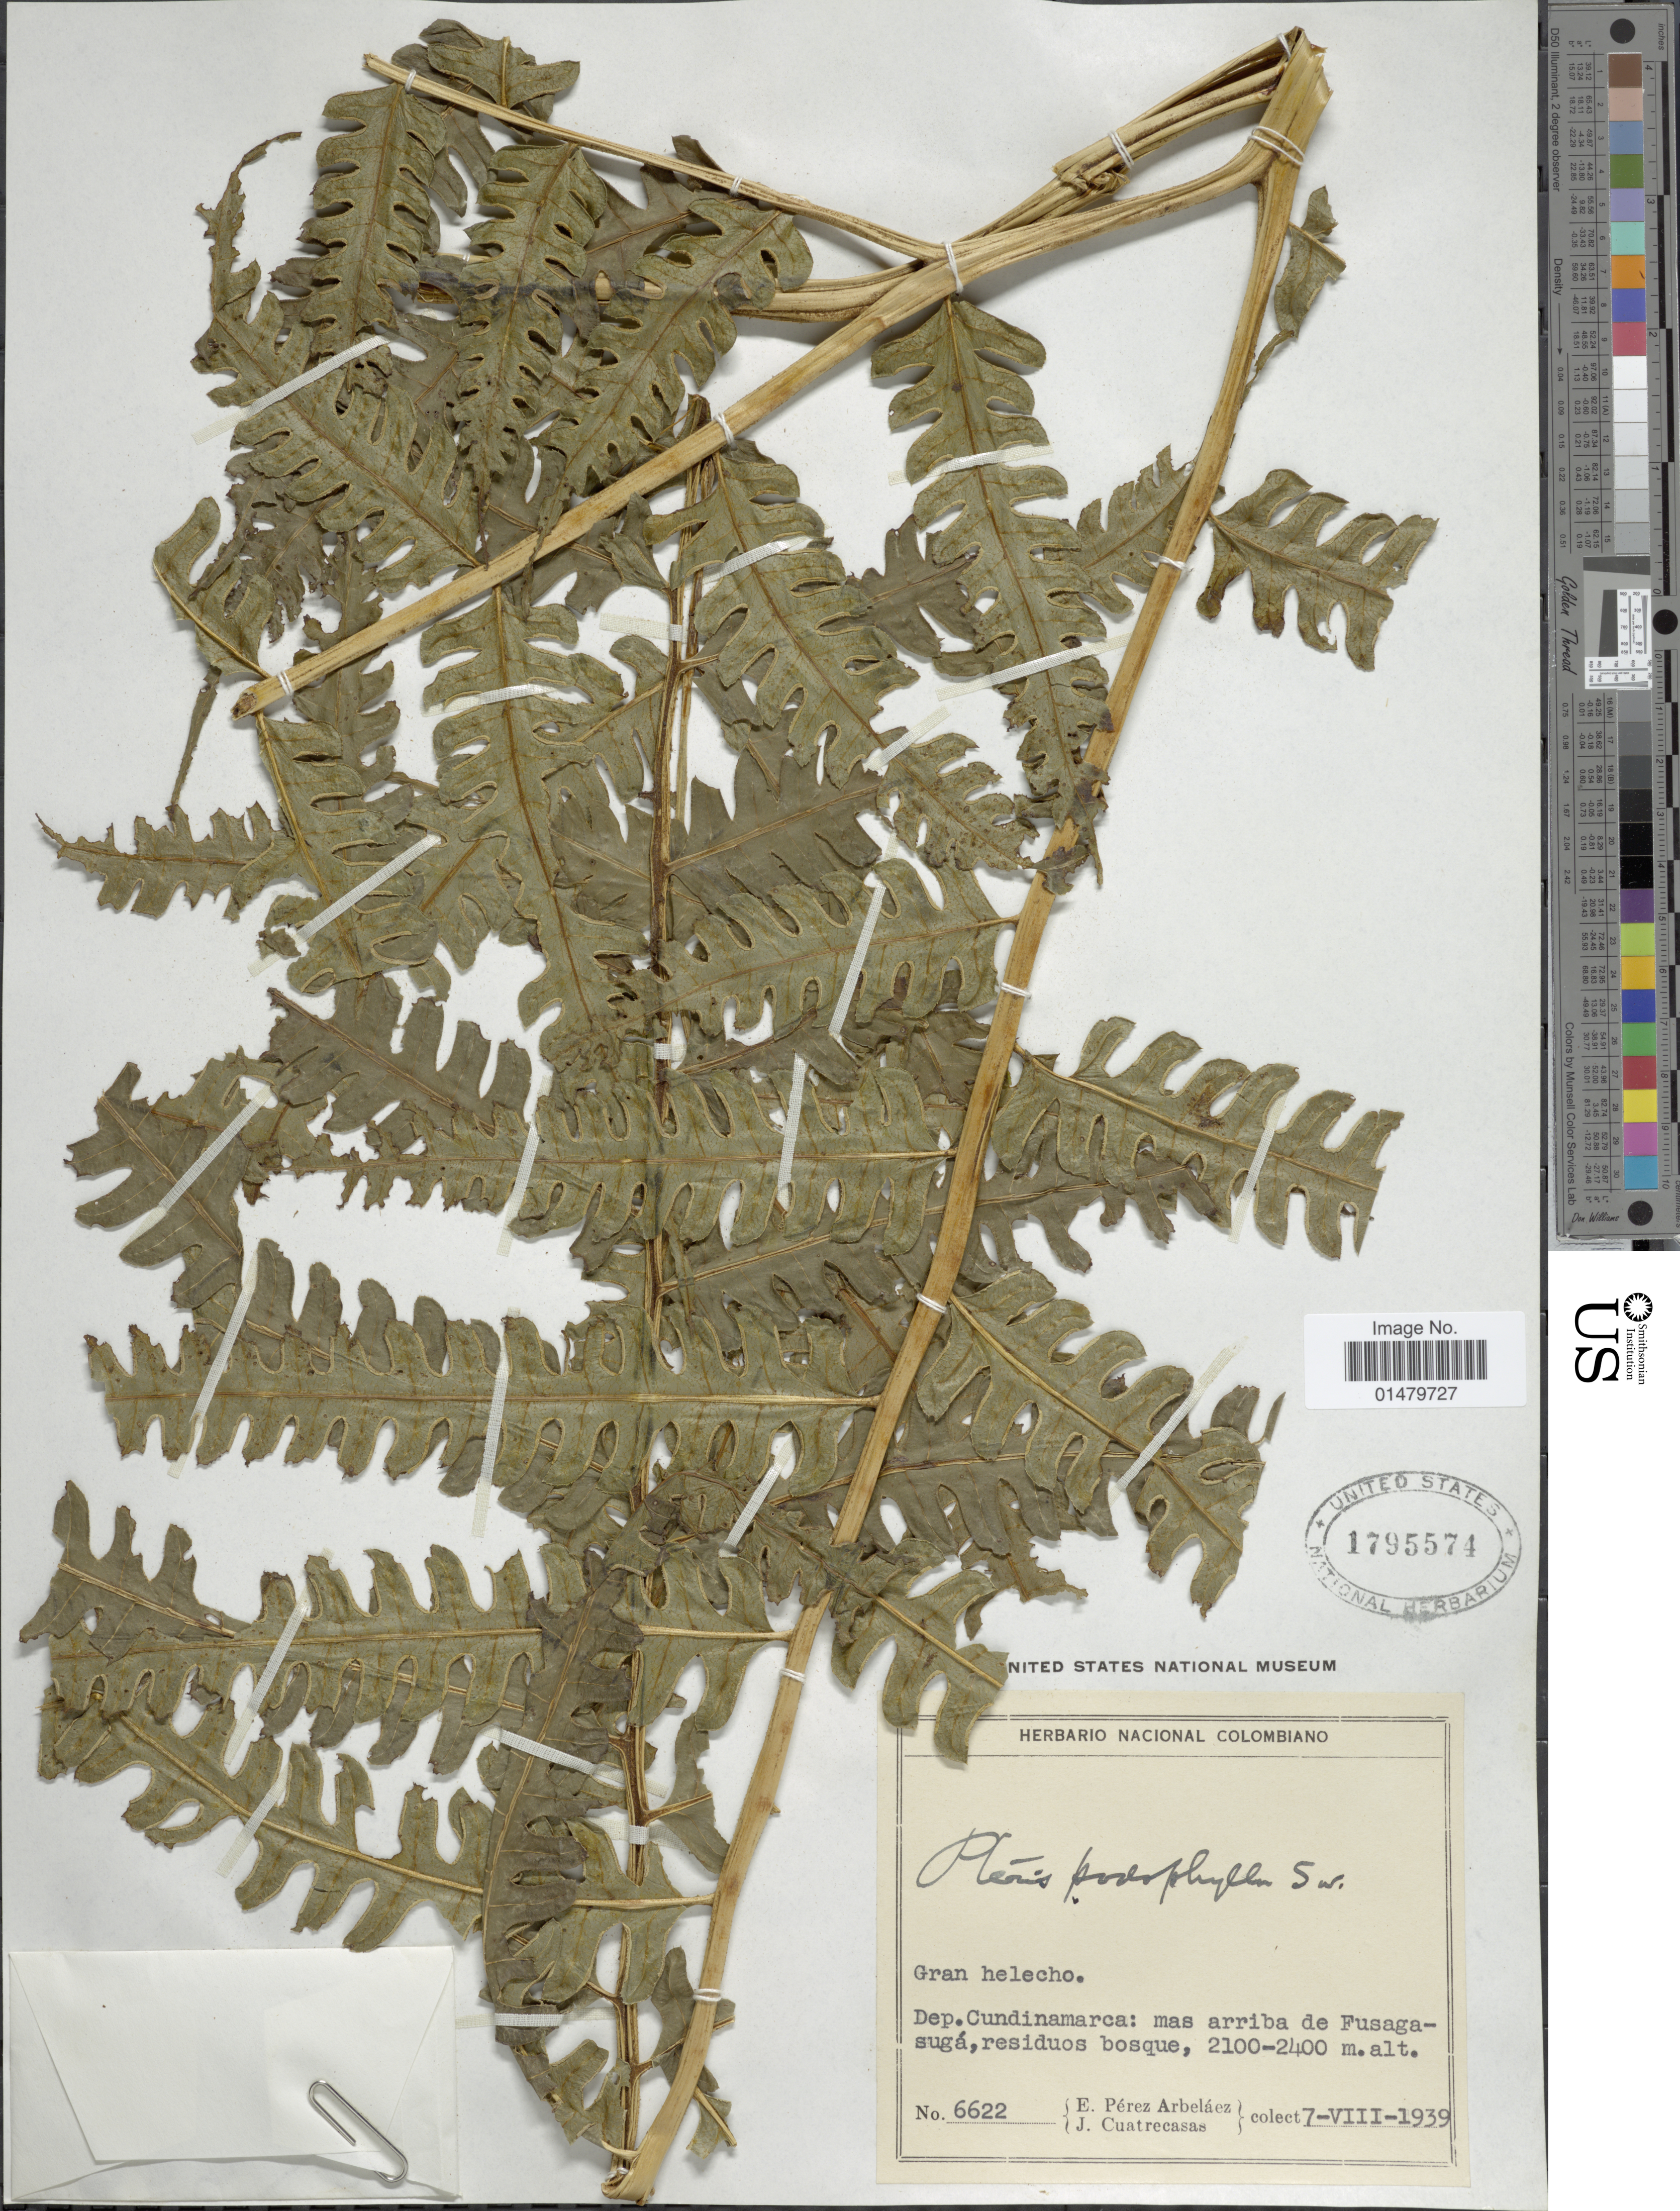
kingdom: Plantae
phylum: Tracheophyta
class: Polypodiopsida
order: Polypodiales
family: Pteridaceae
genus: Pteris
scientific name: Pteris podophylla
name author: Sw.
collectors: E. Pérez Arbeláez & J. Cuatrecasas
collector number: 6622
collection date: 1939-08-07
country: Colombia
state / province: Cundinamarca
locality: Dep. Cundinamarca: mas arriba de Fusagasuga, residuos bosque.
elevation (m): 2100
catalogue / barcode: US 1795574